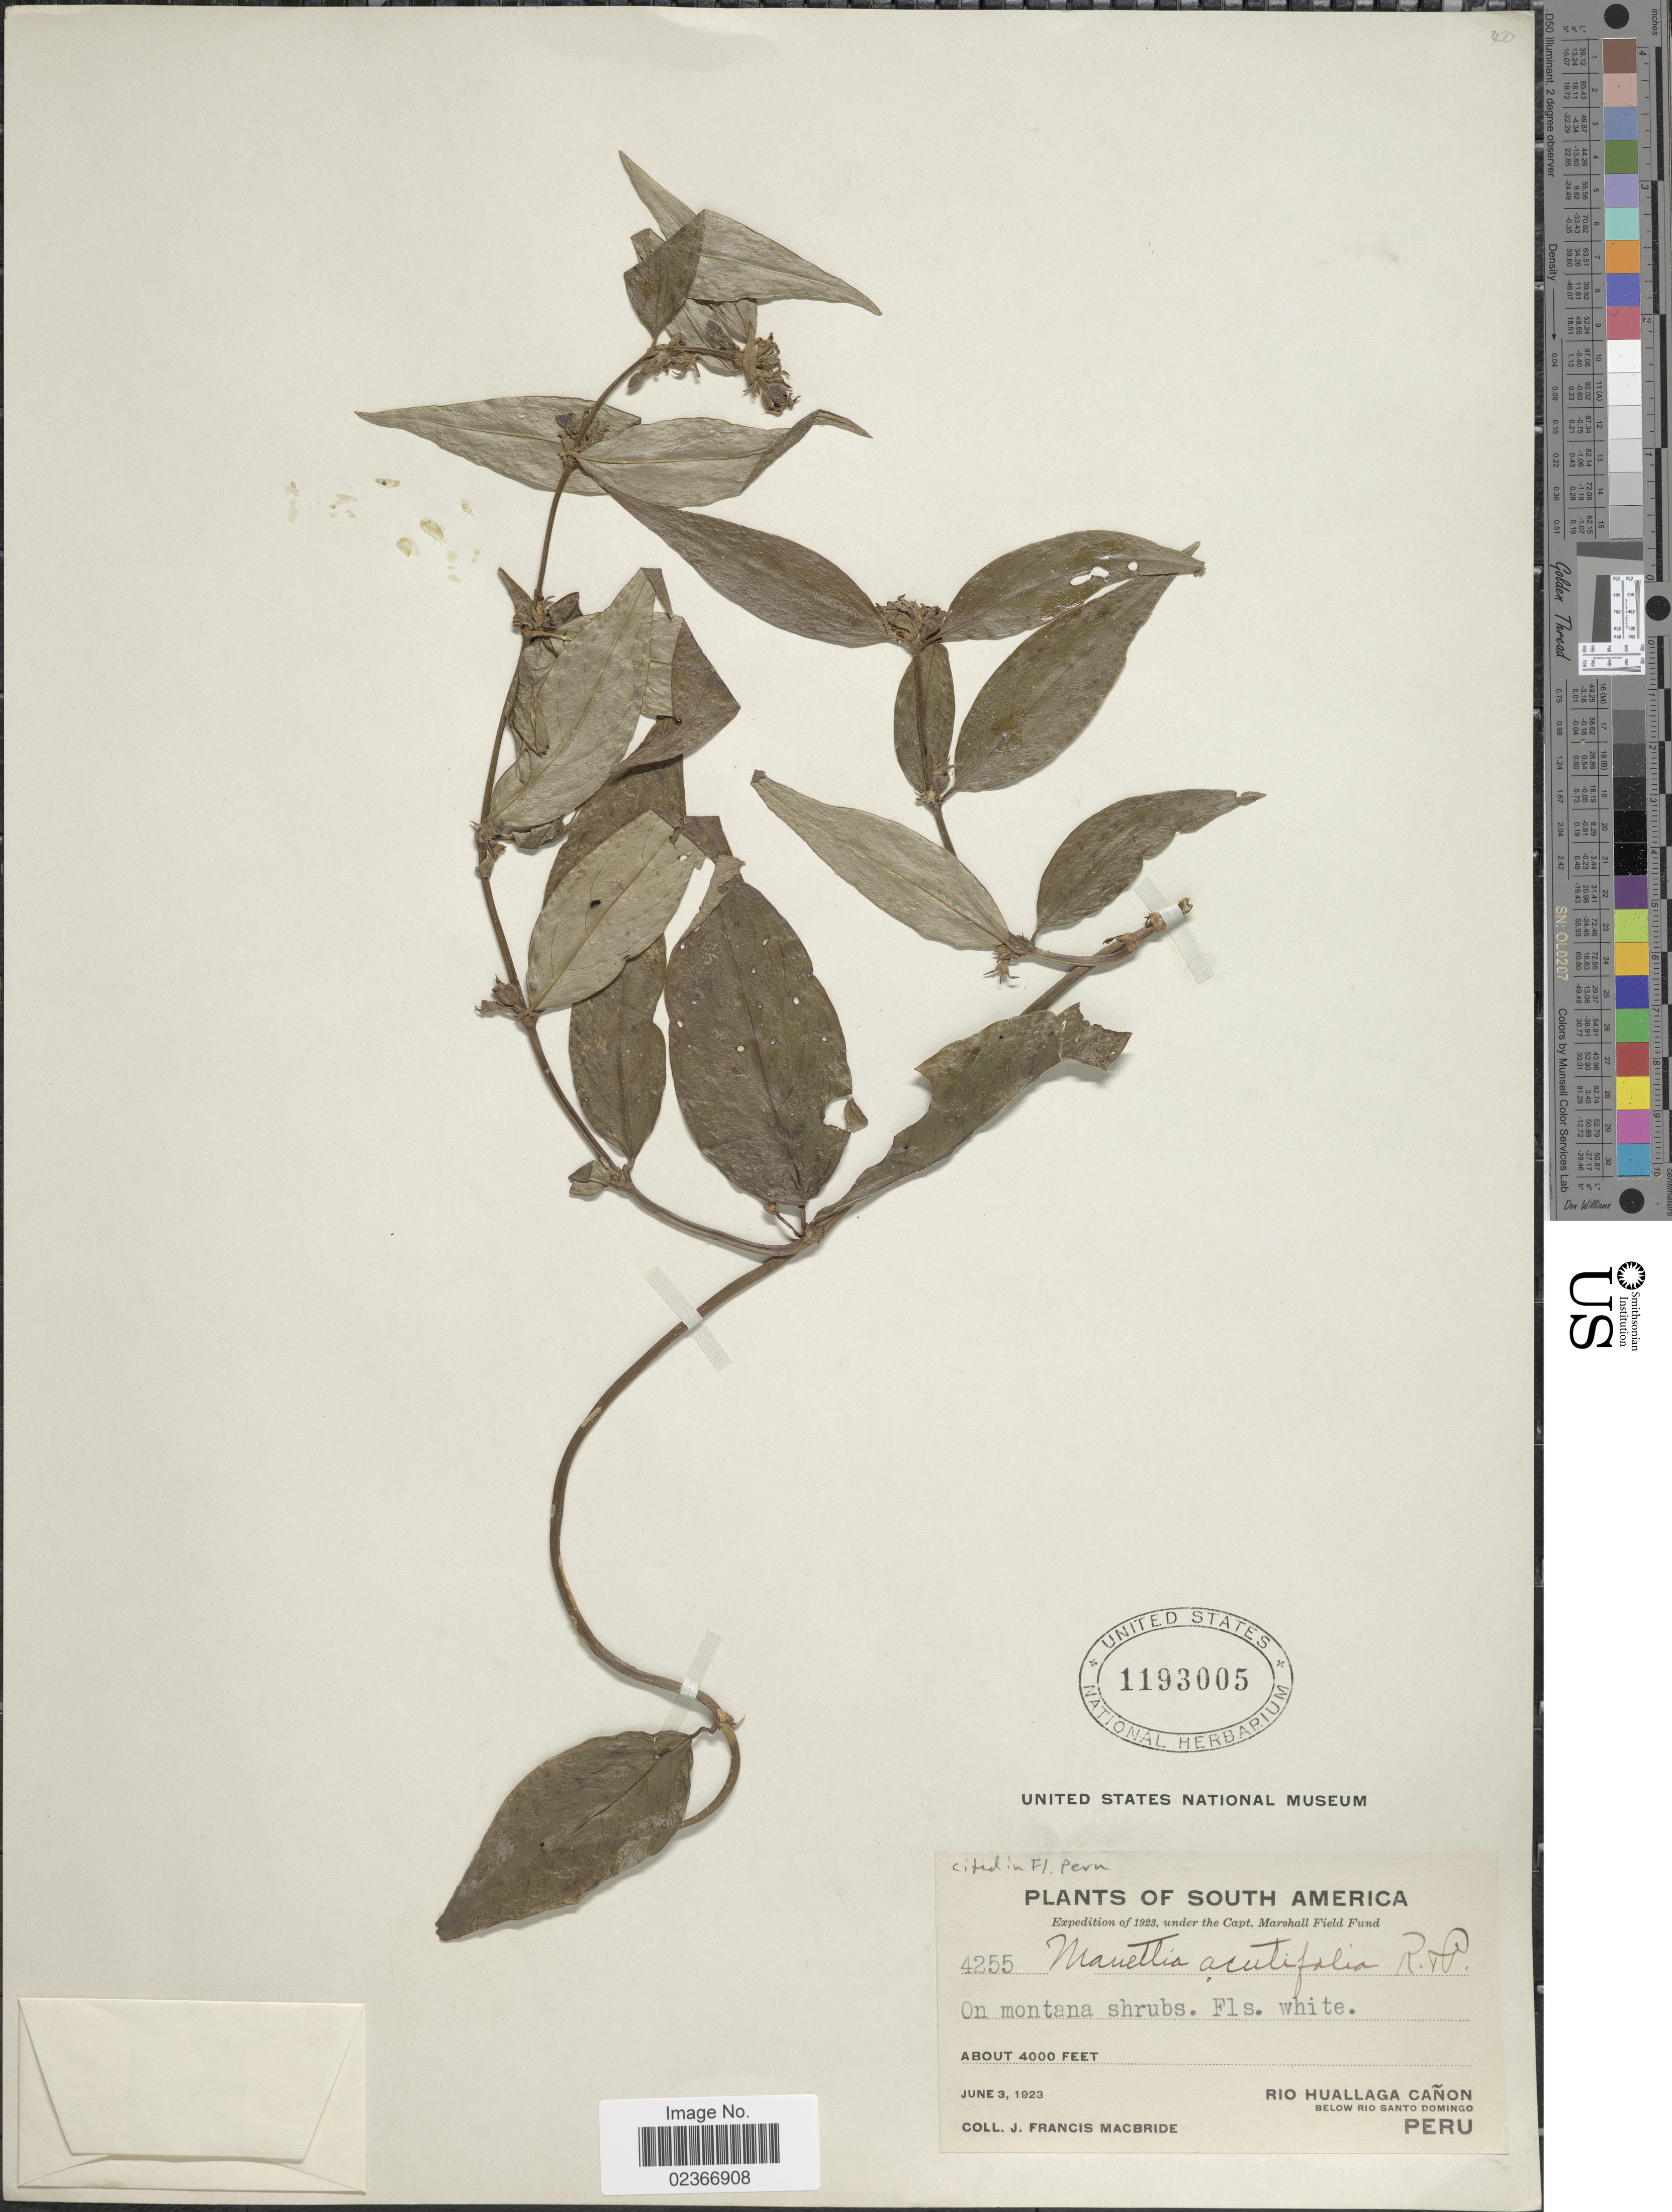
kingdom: Plantae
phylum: Tracheophyta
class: Magnoliopsida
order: Gentianales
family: Rubiaceae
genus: Manettia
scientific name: Manettia acutifolia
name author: Ruiz & Pav.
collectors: J. F. Macbride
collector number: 4255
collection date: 1923-06-03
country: Peru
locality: Rio Huallaga Canon. Below Rio Santo Domingo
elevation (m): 1219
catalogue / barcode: US 1193005